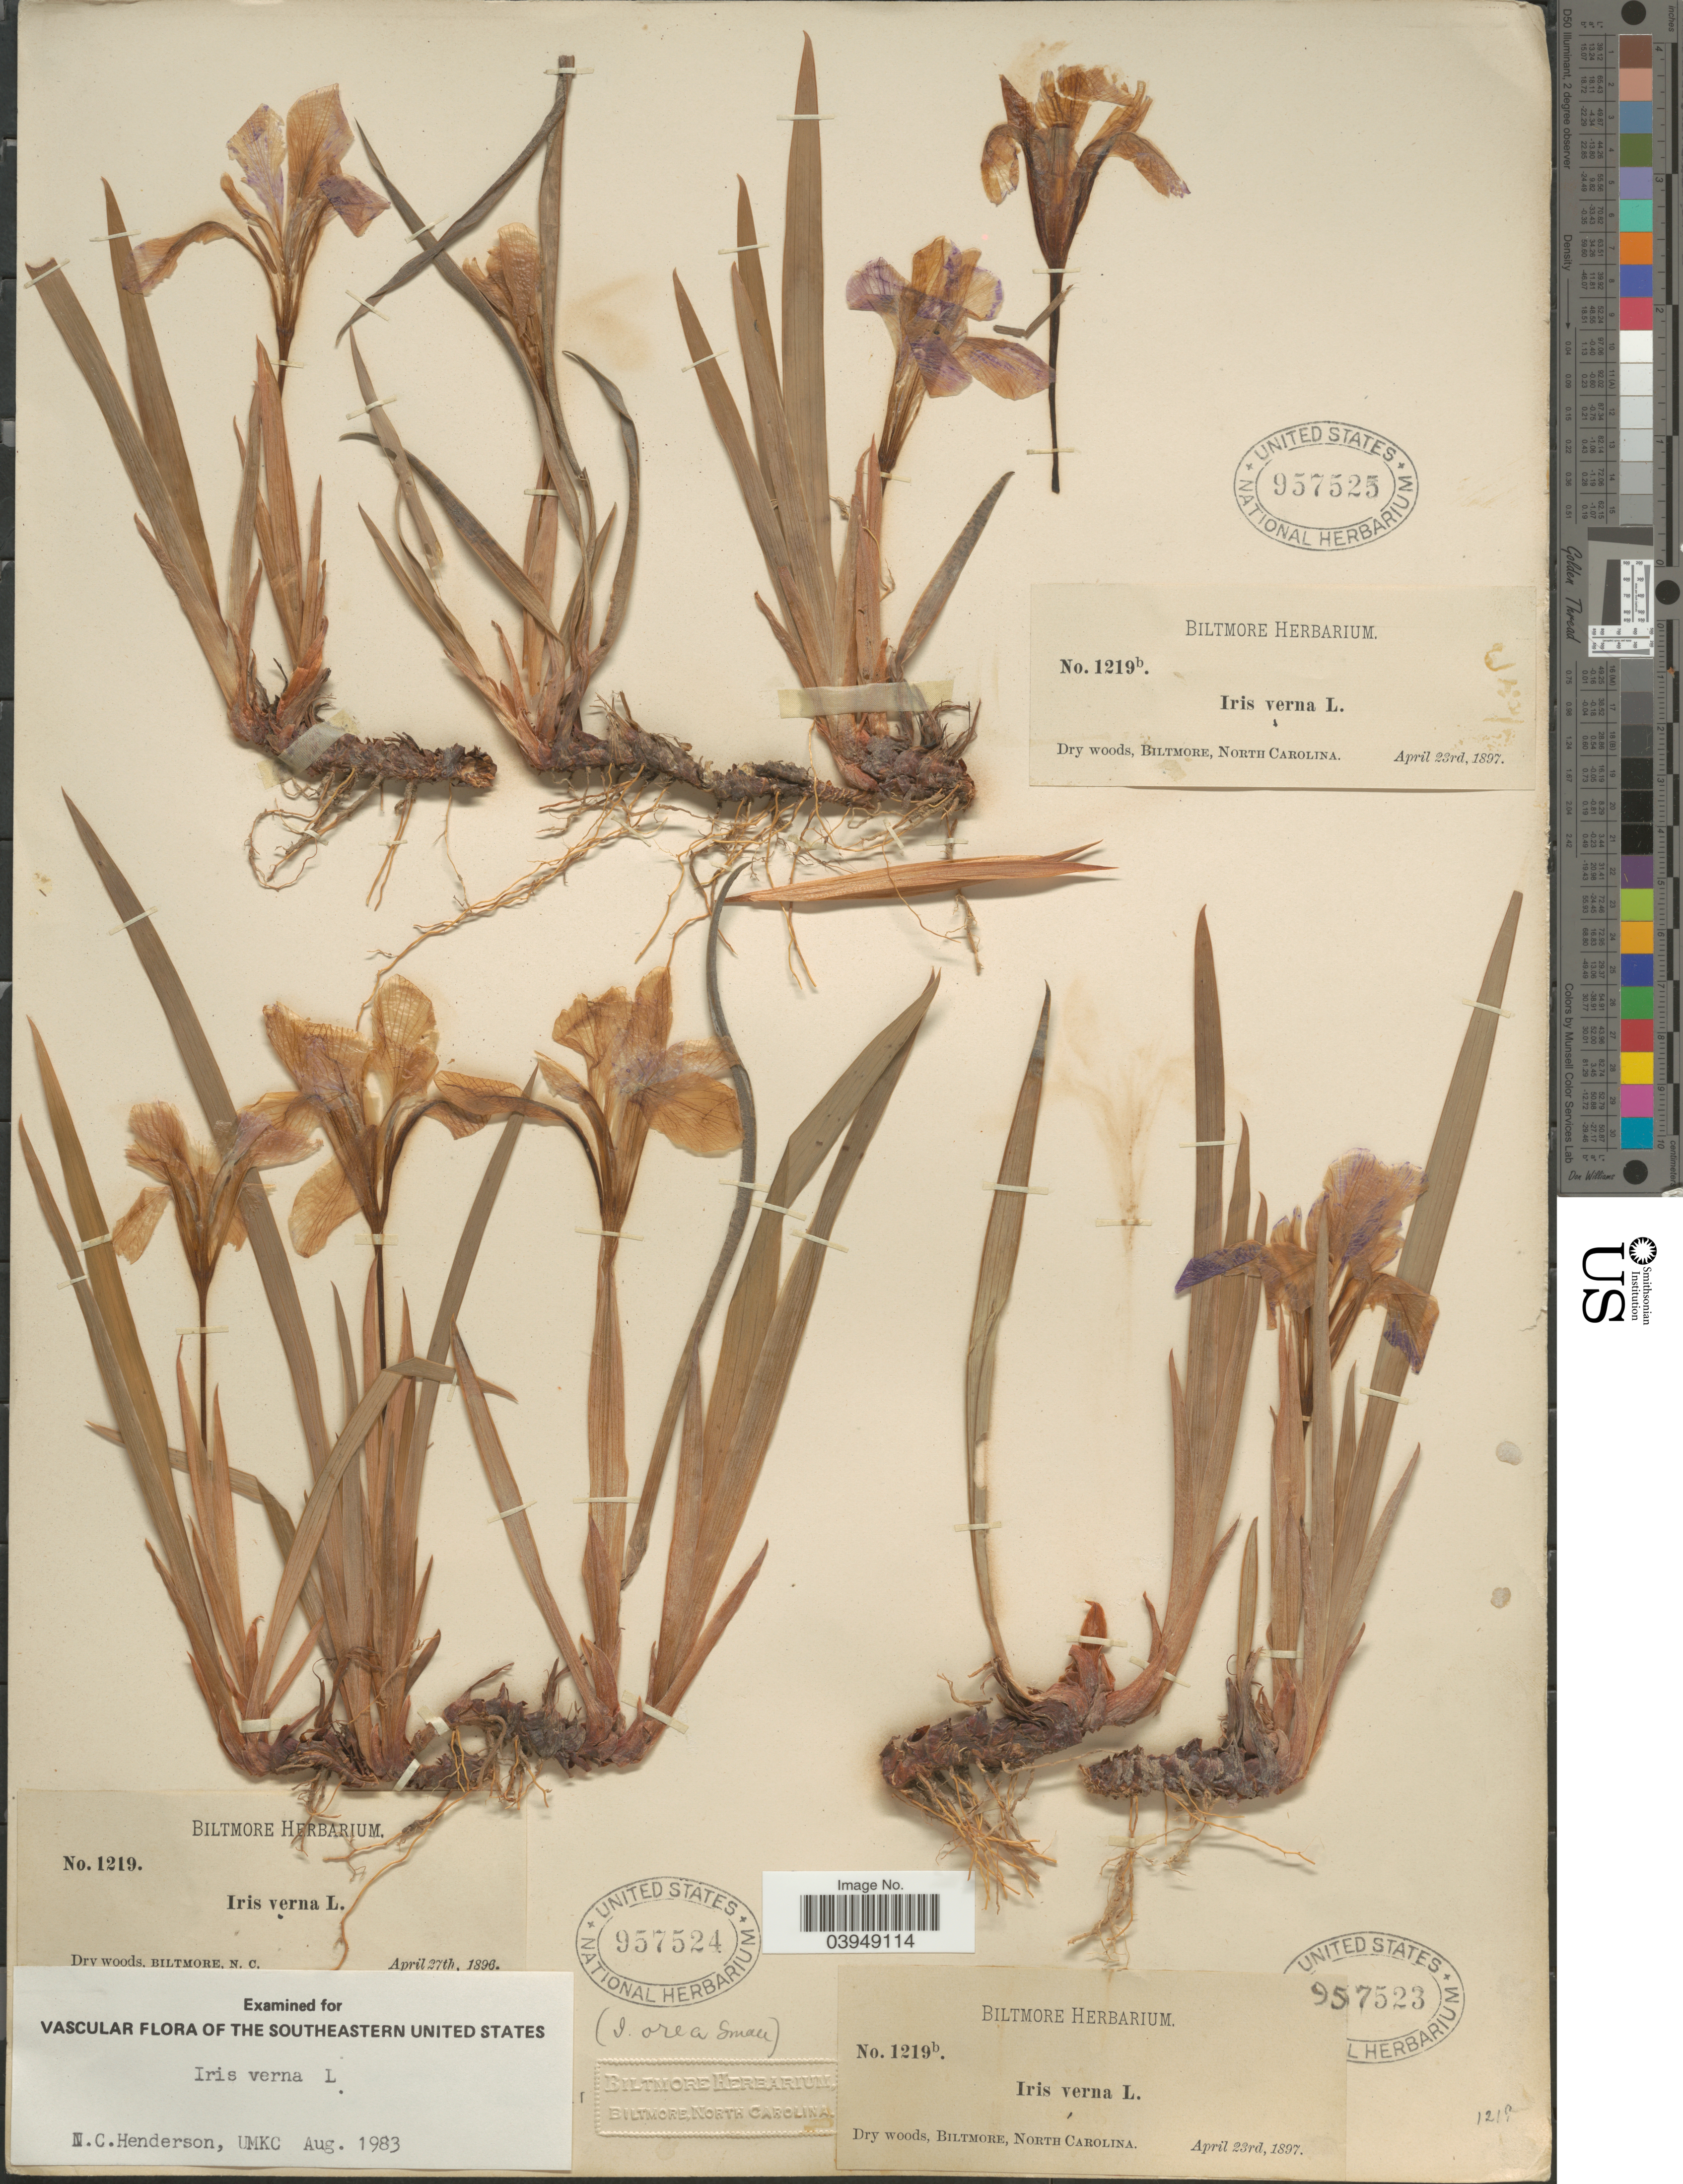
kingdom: Plantae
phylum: Tracheophyta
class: Liliopsida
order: Asparagales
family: Iridaceae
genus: Iris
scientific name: Iris verna var. smalliana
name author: Fernald ex M.E. Edwards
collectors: ex herb. Biltmore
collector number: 1219b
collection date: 1897-04-23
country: United States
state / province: North Carolina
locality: Dry woods, Biltmore.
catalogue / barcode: US 957523-3